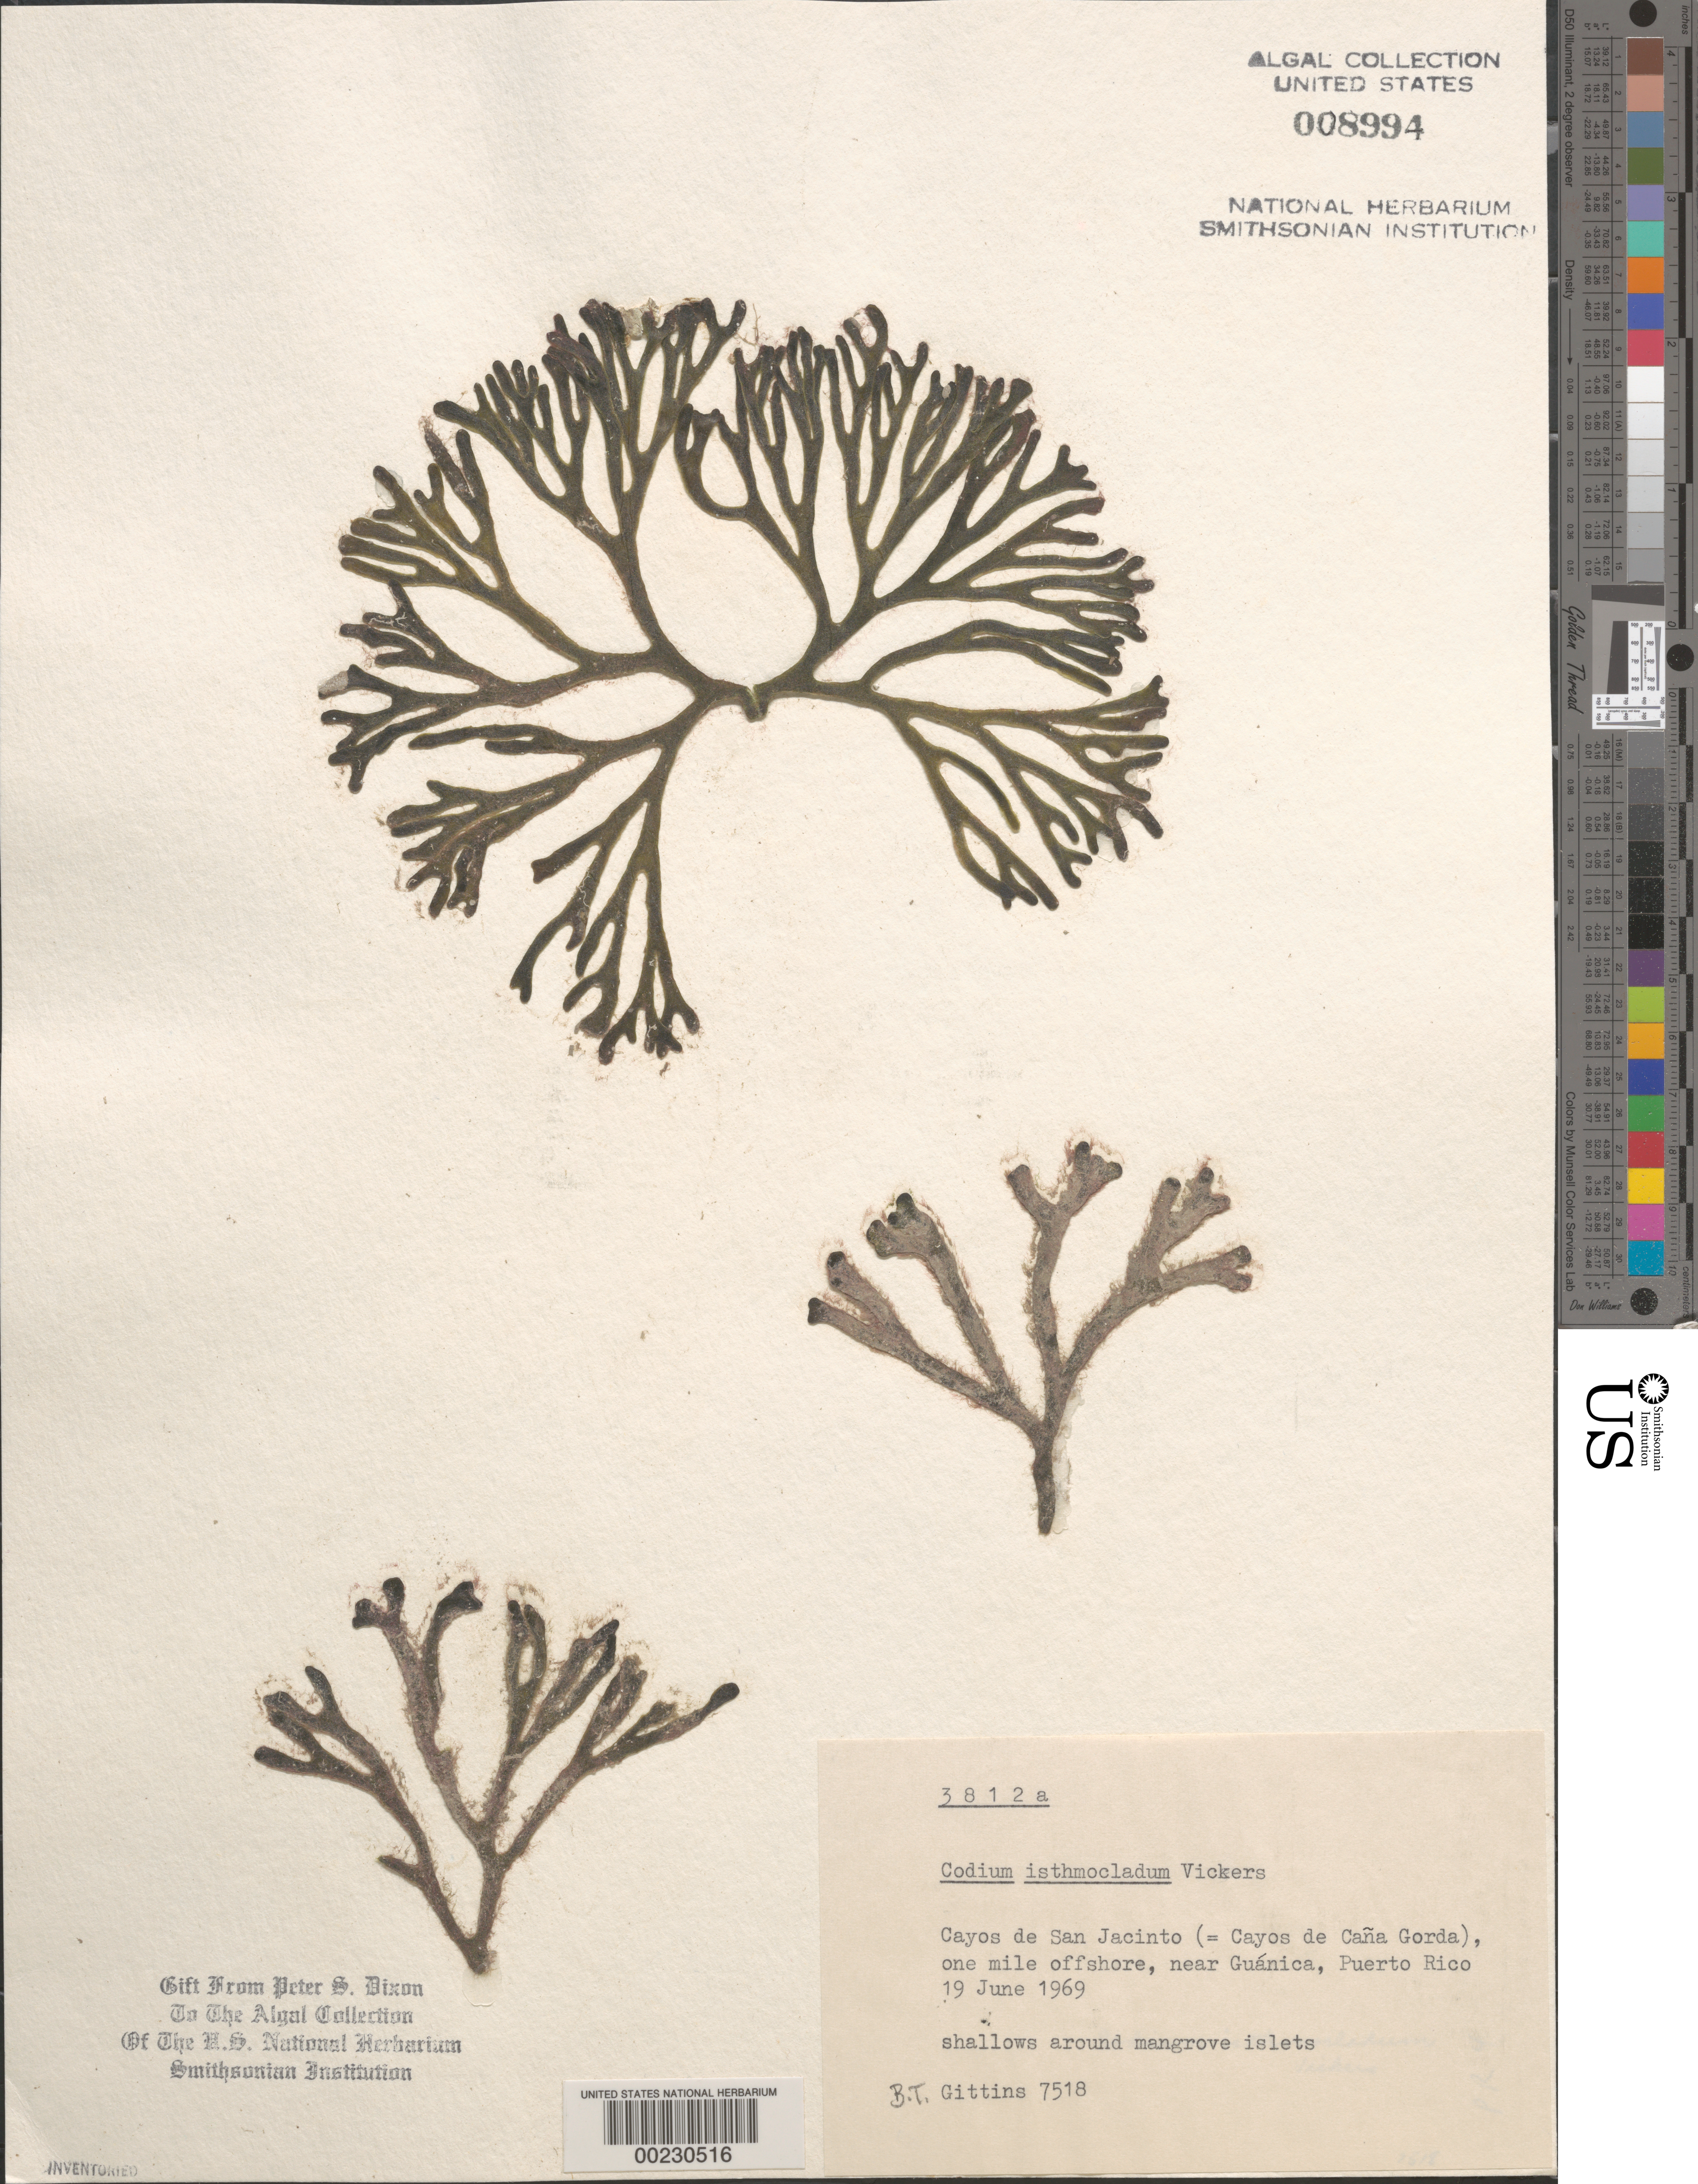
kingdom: Plantae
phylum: Chlorophyta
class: Ulvophyceae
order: Bryopsidales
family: Codiaceae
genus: Codium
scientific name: Codium isthmocladum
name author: Vickers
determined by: Dixon, P. S.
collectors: B. Gittins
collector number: BTG 7518 & PSD 3812A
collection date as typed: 19 Jun 1969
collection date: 1969-06-19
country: Puerto Rico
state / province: Guanica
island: Cayos de San Jacinto (Cayos de Cana Gorda)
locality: Near Guanica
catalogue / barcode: US 8994